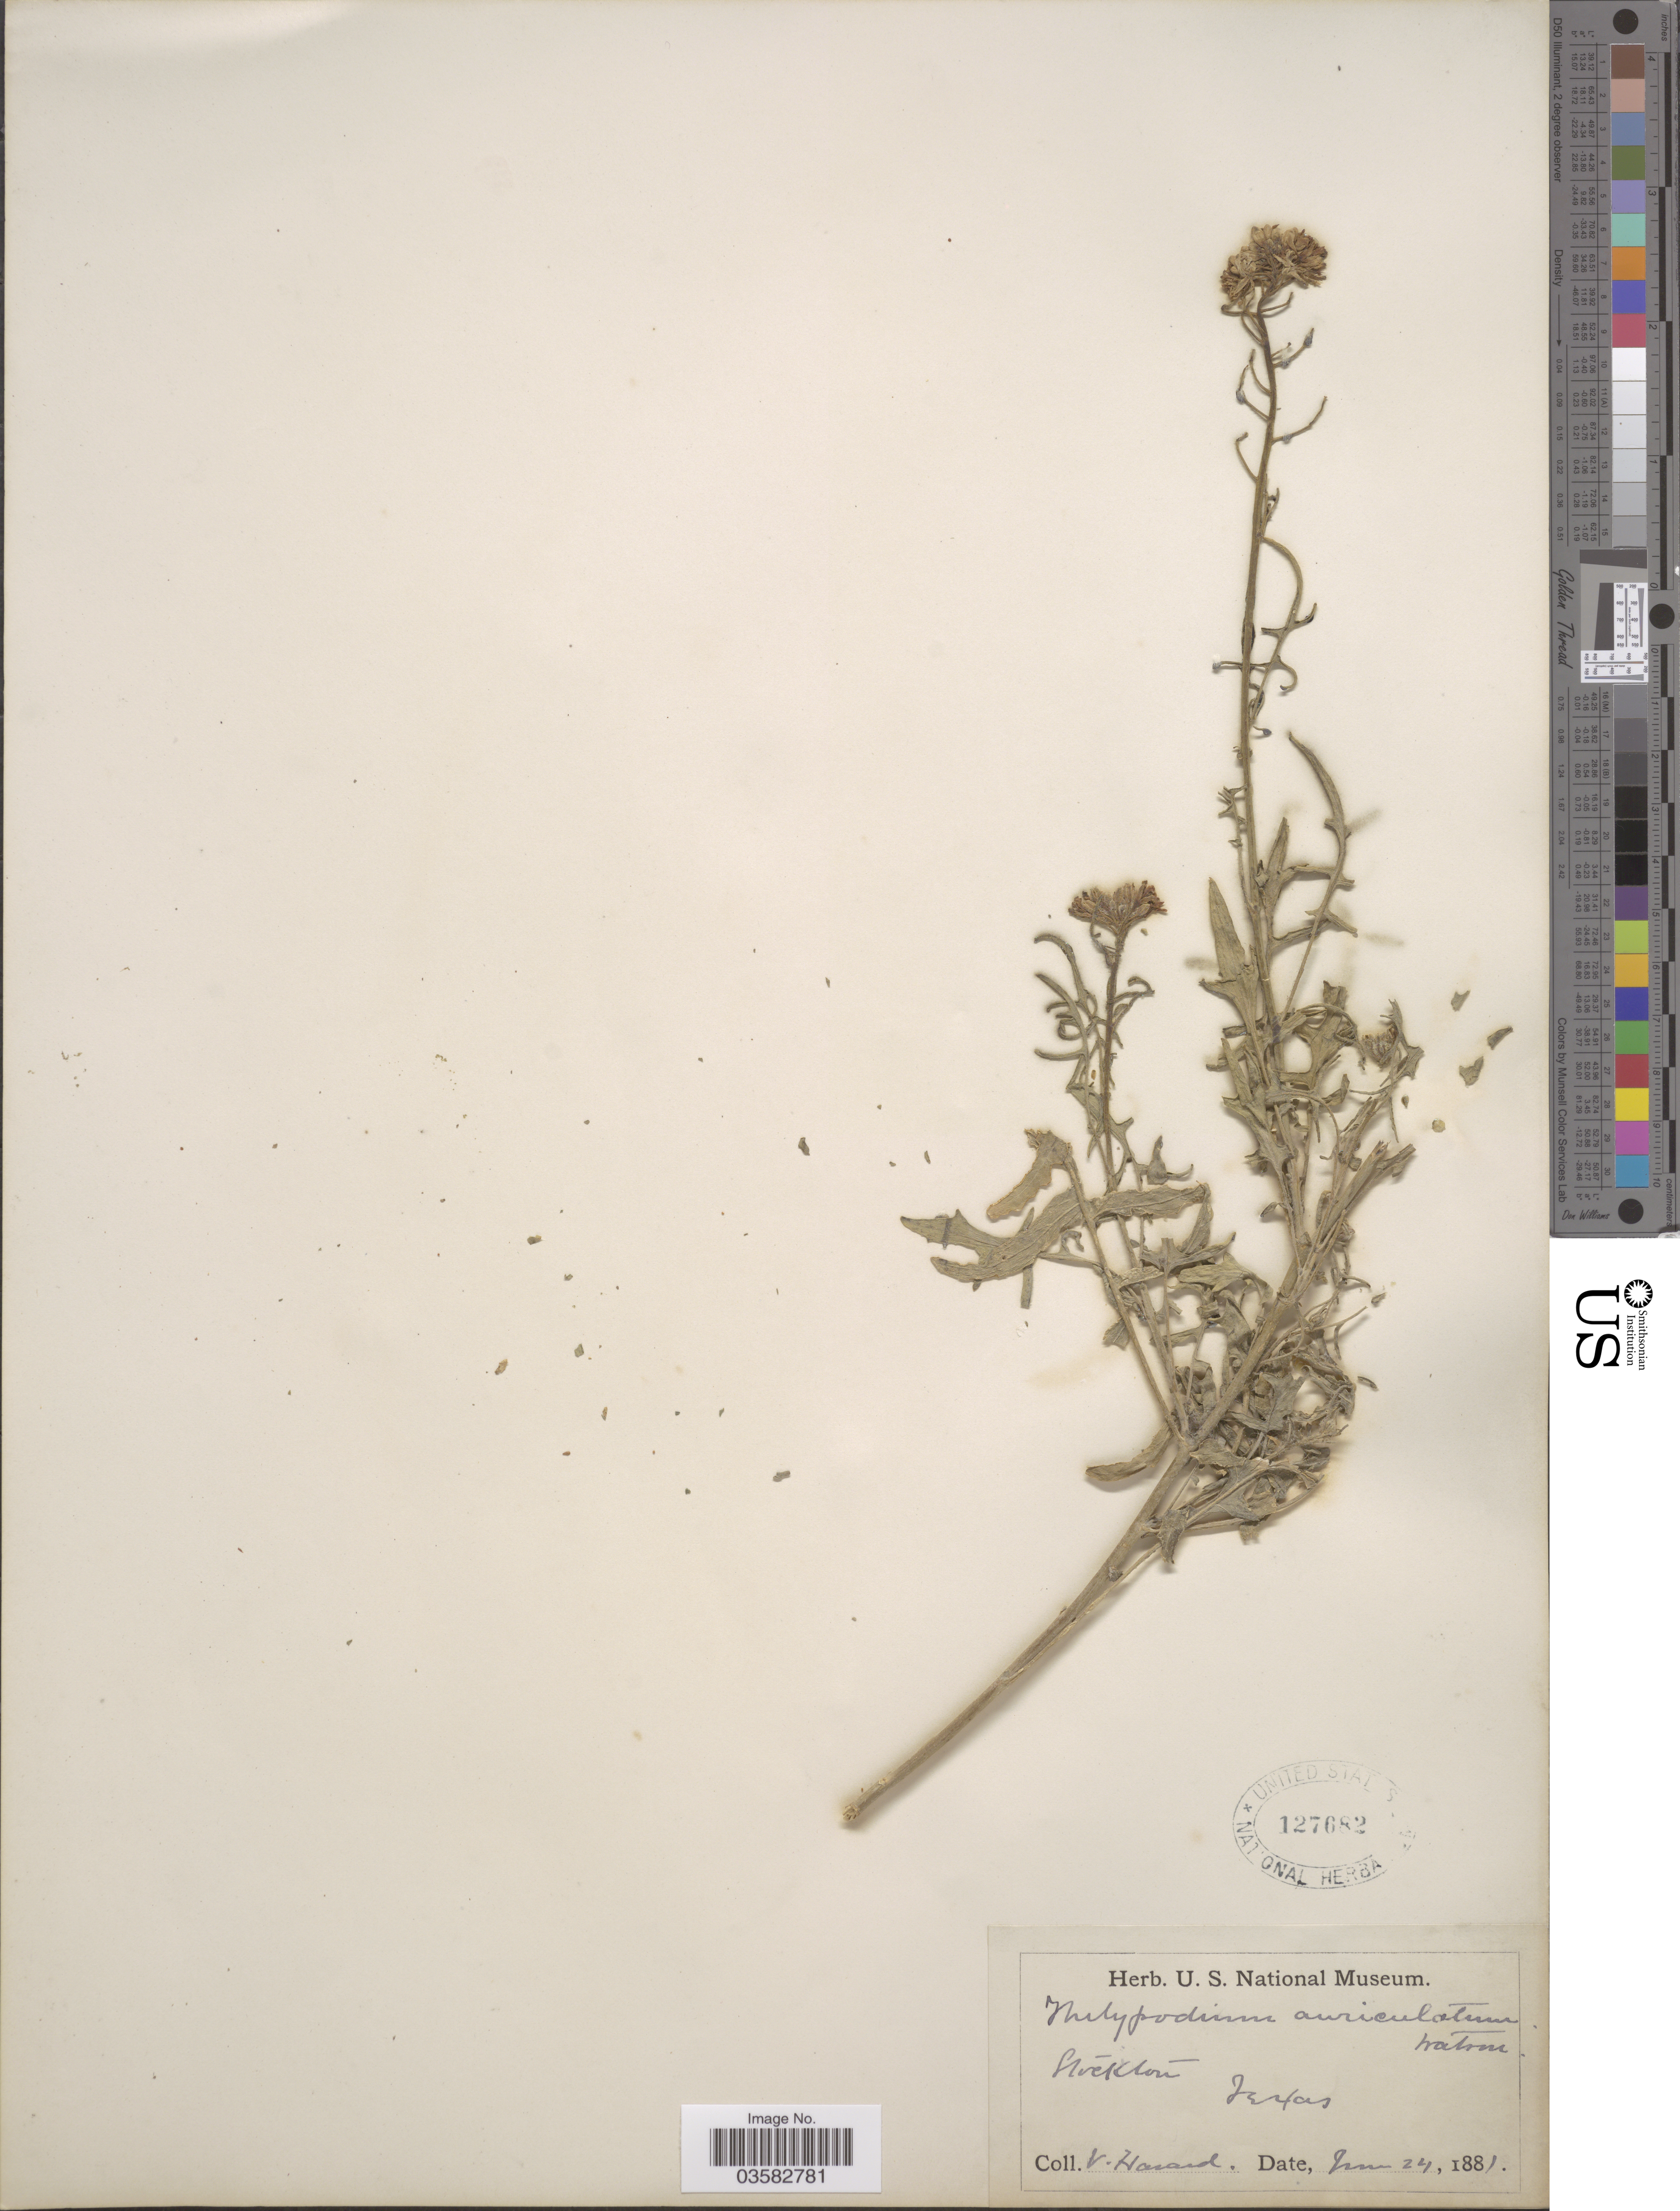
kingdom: Plantae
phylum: Tracheophyta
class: Magnoliopsida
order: Brassicales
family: Brassicaceae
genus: Sisymbrium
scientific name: Sisymbrium auriculatum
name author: A. Gray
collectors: V. Havard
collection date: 1881-06-24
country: United States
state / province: Texas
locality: Stockton.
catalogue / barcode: US 127682